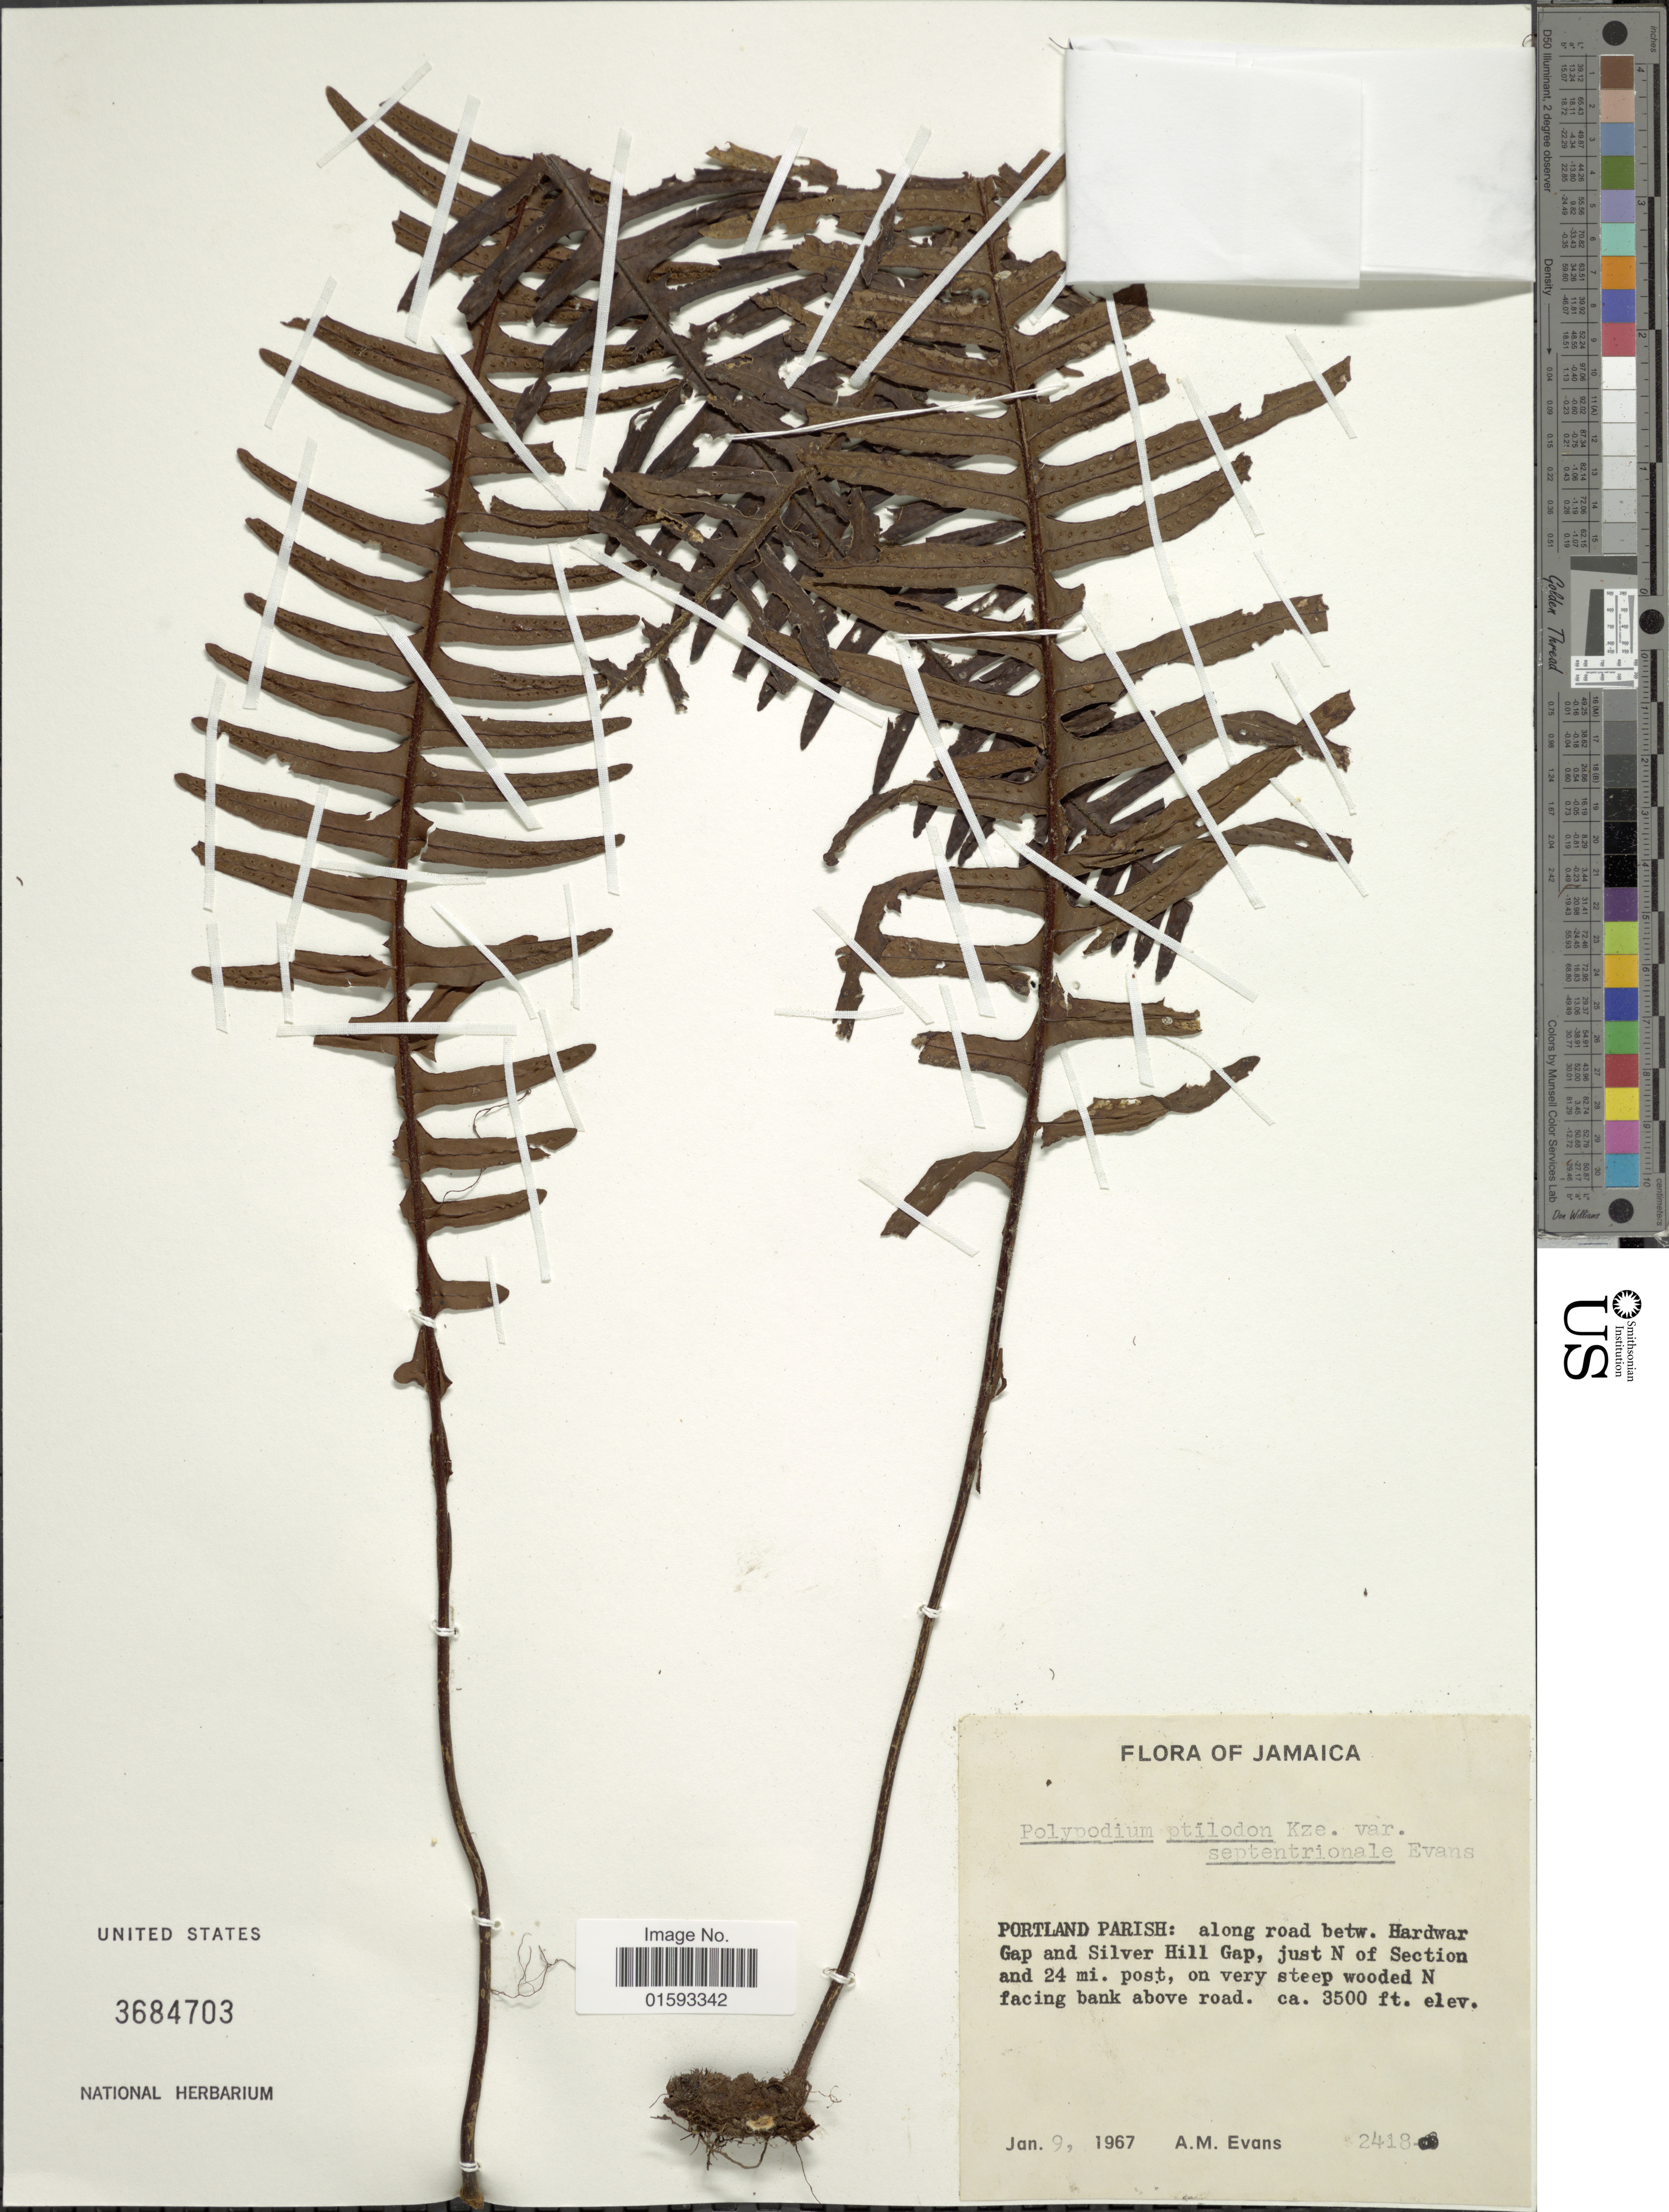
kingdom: Plantae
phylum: Tracheophyta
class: Polypodiopsida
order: Polypodiales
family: Polypodiaceae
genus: Pecluma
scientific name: Pecluma ptilodos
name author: (Kunze) Price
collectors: A. M. Evans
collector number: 2418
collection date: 1967-01-09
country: Jamaica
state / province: Portland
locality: Along road betw. Hardwar Gap and Silver Hill Gap, just N of section and 24 mi. post, on very steep wooded N facing bank above road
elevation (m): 1067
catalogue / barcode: US 3684703